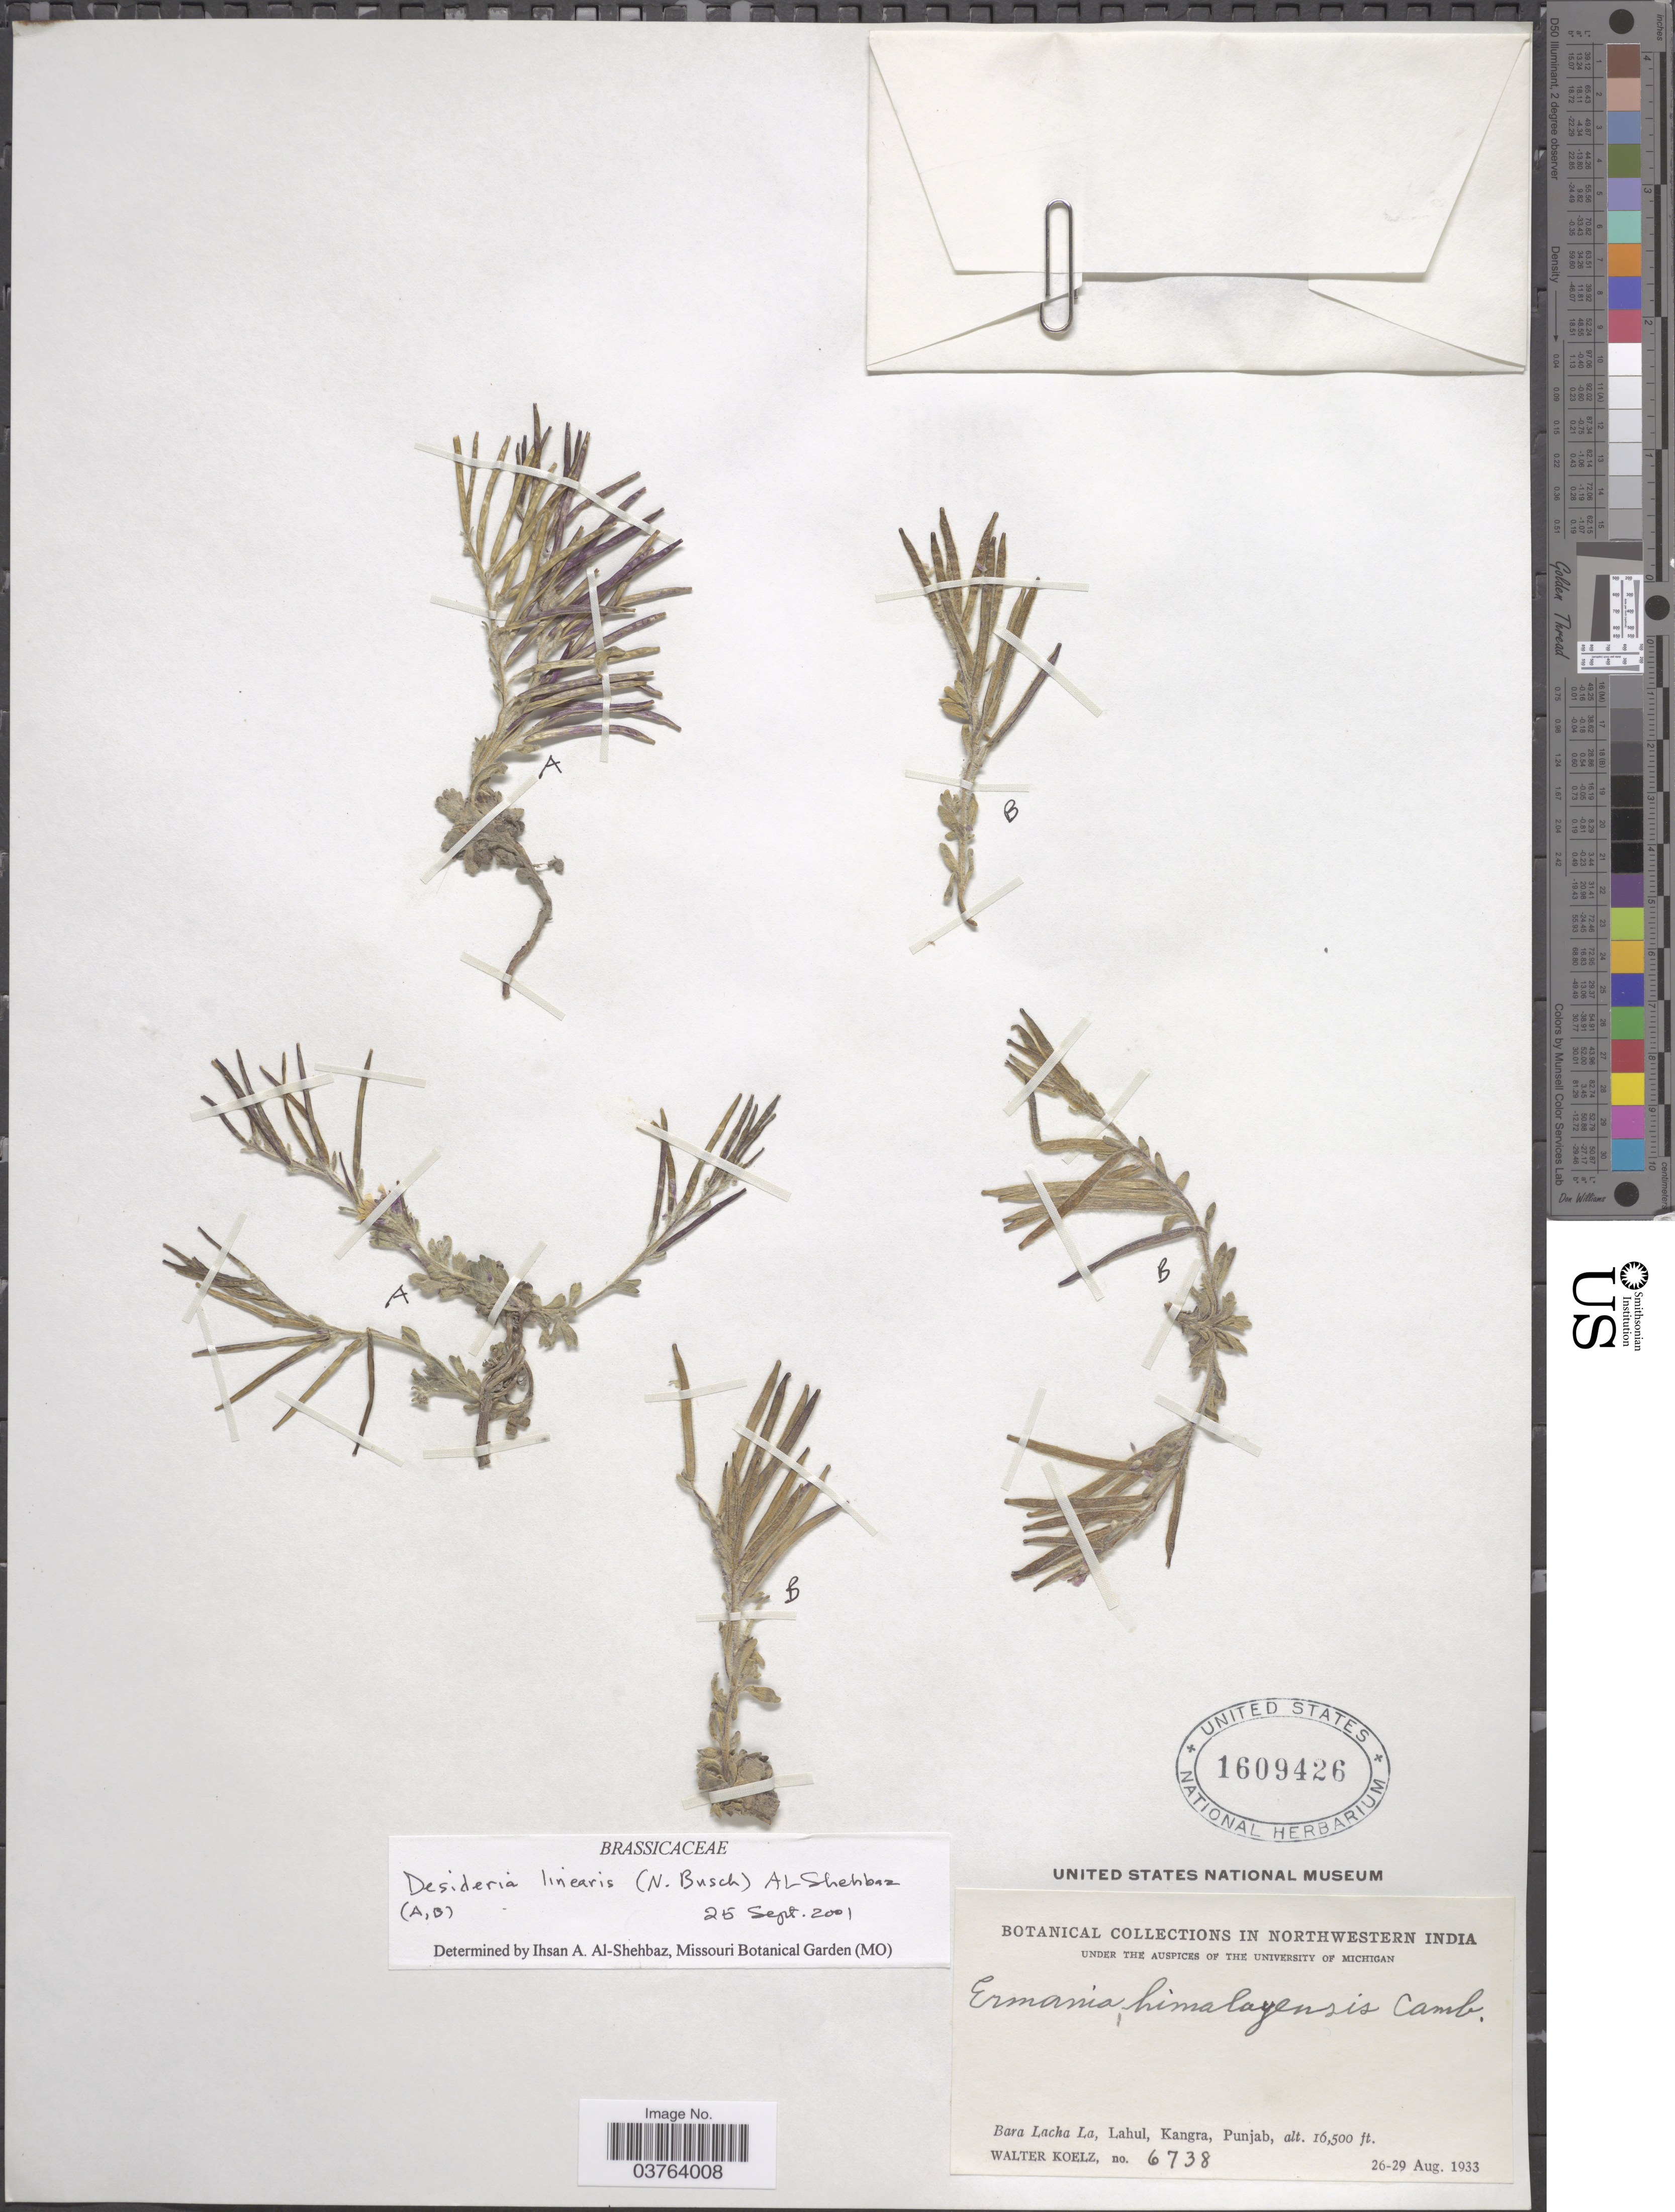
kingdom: Plantae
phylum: Tracheophyta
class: Magnoliopsida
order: Brassicales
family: Brassicaceae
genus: Desideria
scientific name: Desideria linearis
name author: (N. Busch & C.A. Mey.) Al-Shehbaz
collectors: W. N. Koelz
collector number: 6738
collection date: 1933-08-26/1933-08-29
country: India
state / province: Punjab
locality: Northwestern India. Bara Lacha La, Lahul, Kangra.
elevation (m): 5029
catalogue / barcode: US 1609426